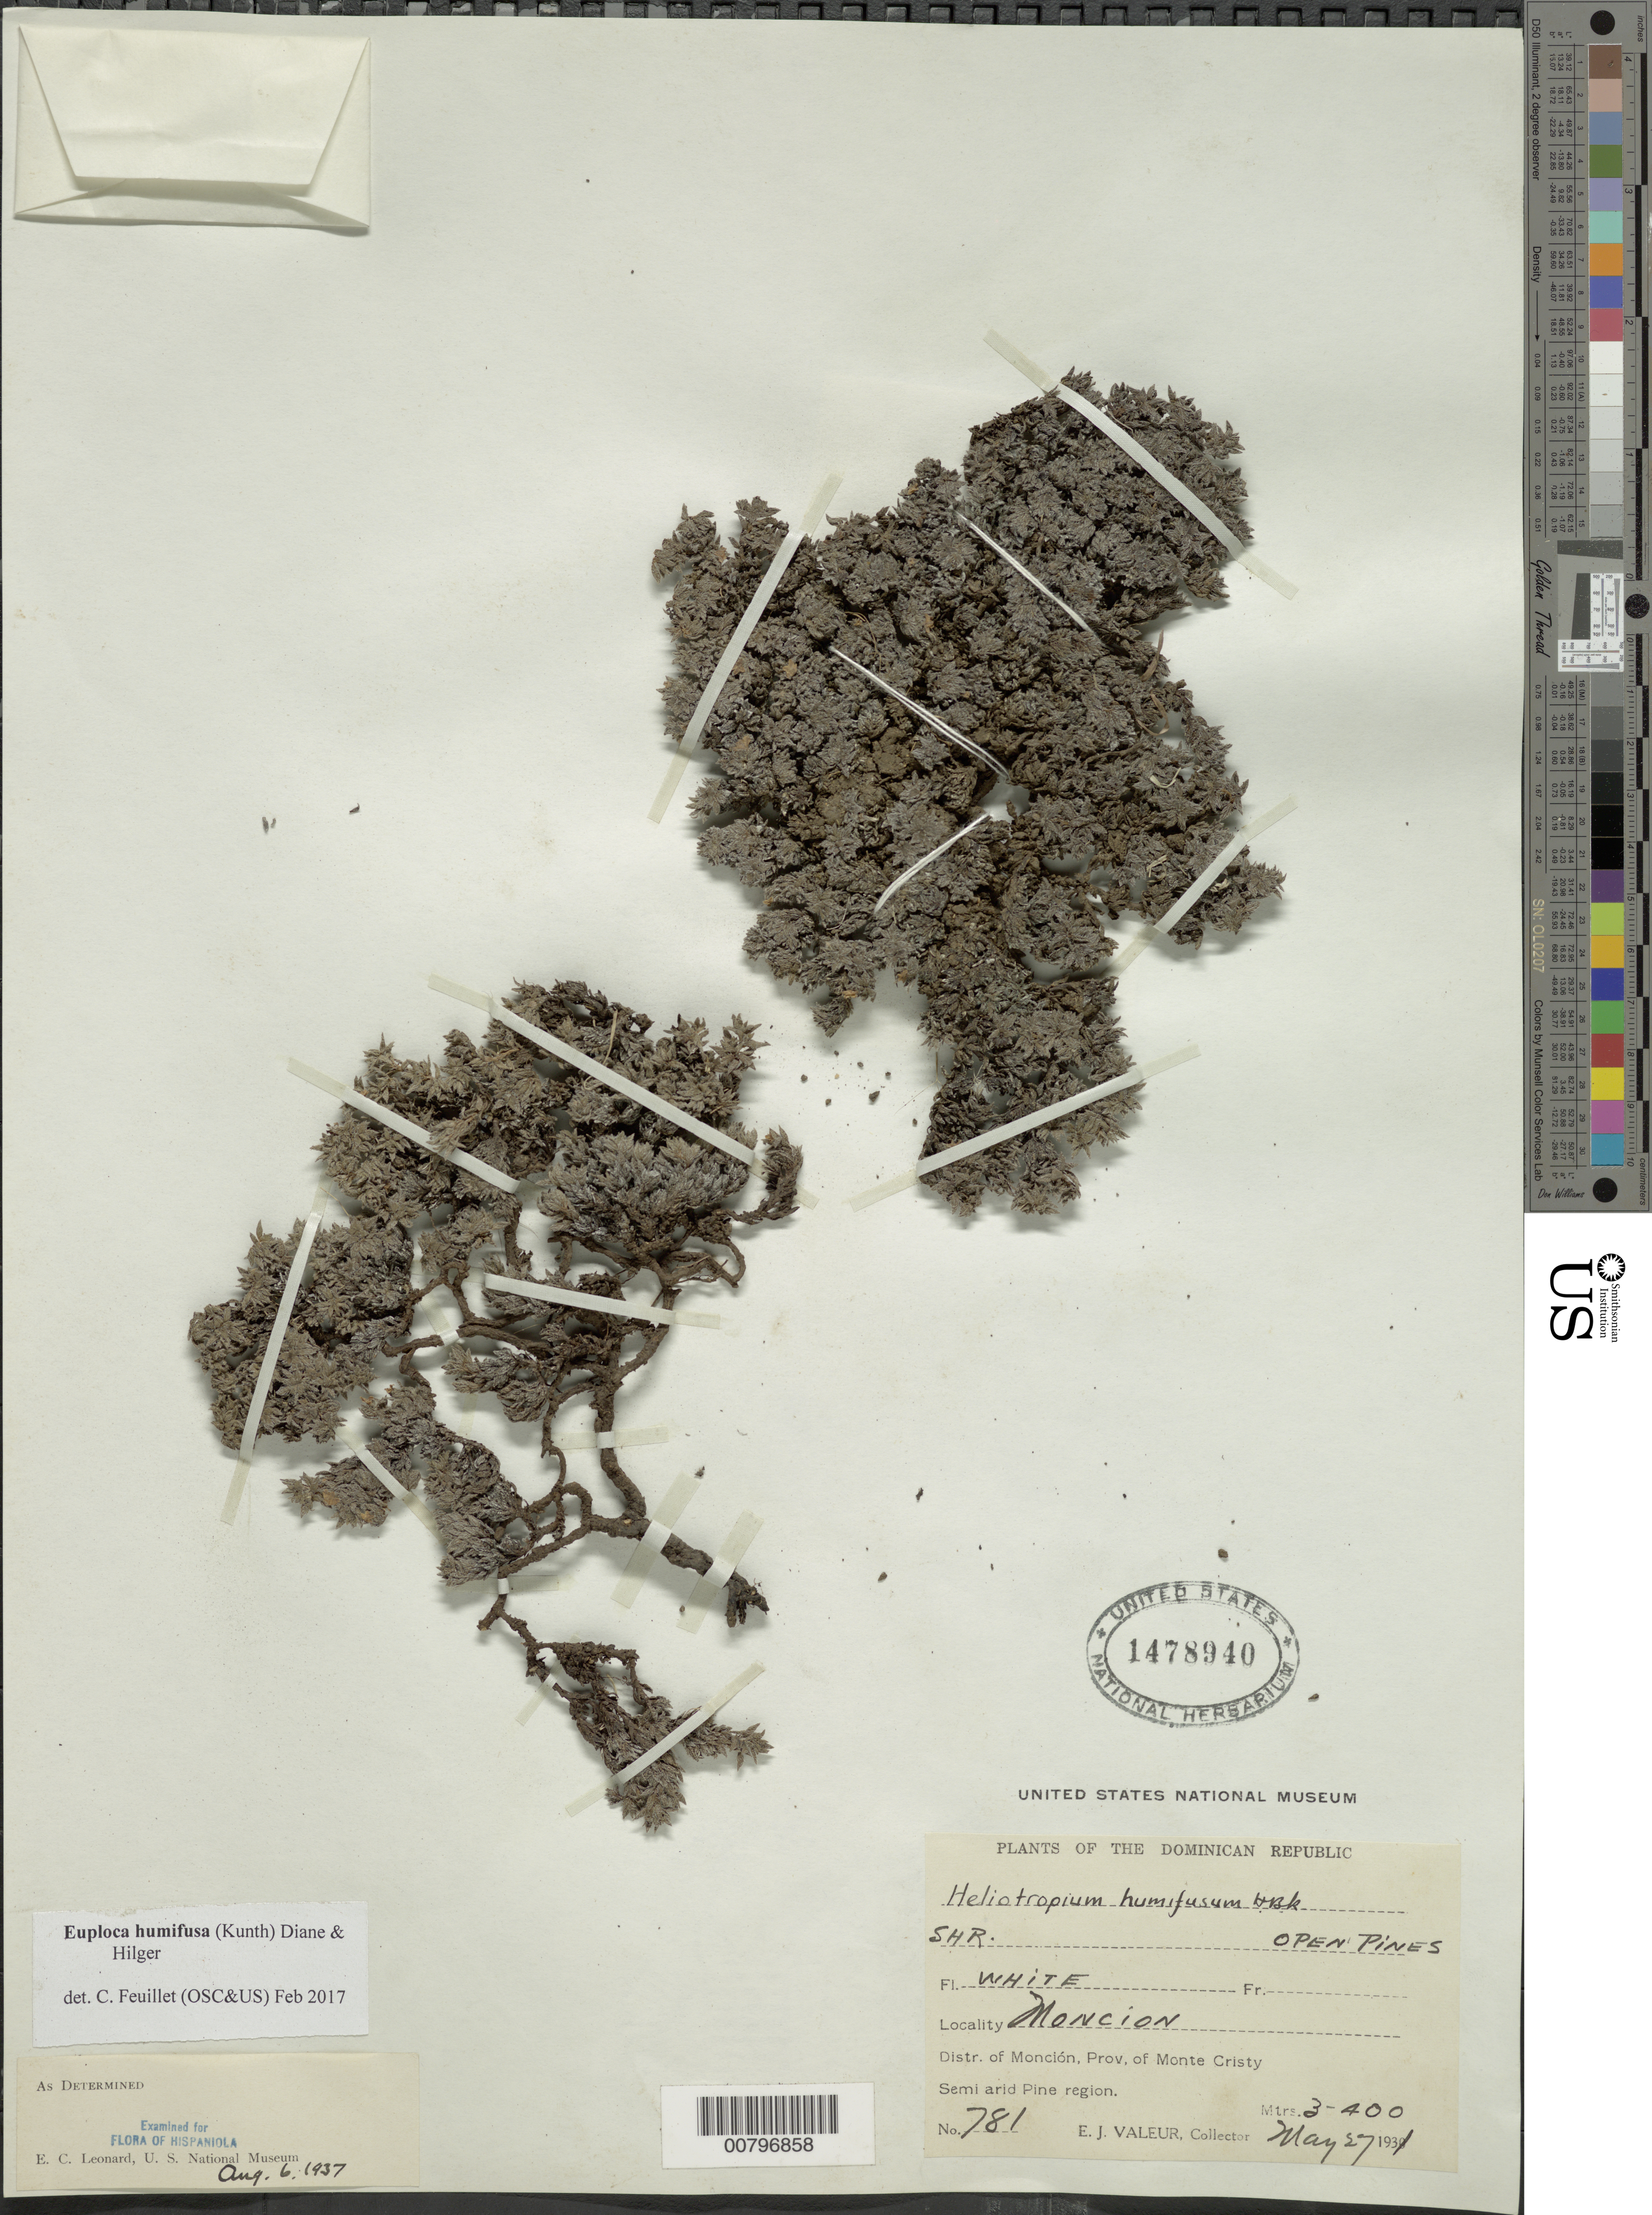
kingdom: Plantae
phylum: Tracheophyta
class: Magnoliopsida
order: Boraginales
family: Heliotropiaceae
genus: Euploca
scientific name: Euploca humifusa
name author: (Kunth) Diane & Hilger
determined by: Feuillet, C.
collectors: E. Valeur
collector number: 781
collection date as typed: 27 May 1931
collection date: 1931-05-27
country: Dominican Republic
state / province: Monte Cristi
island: Hispaniola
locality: Moncion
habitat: Open pines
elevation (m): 300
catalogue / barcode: US 1478940